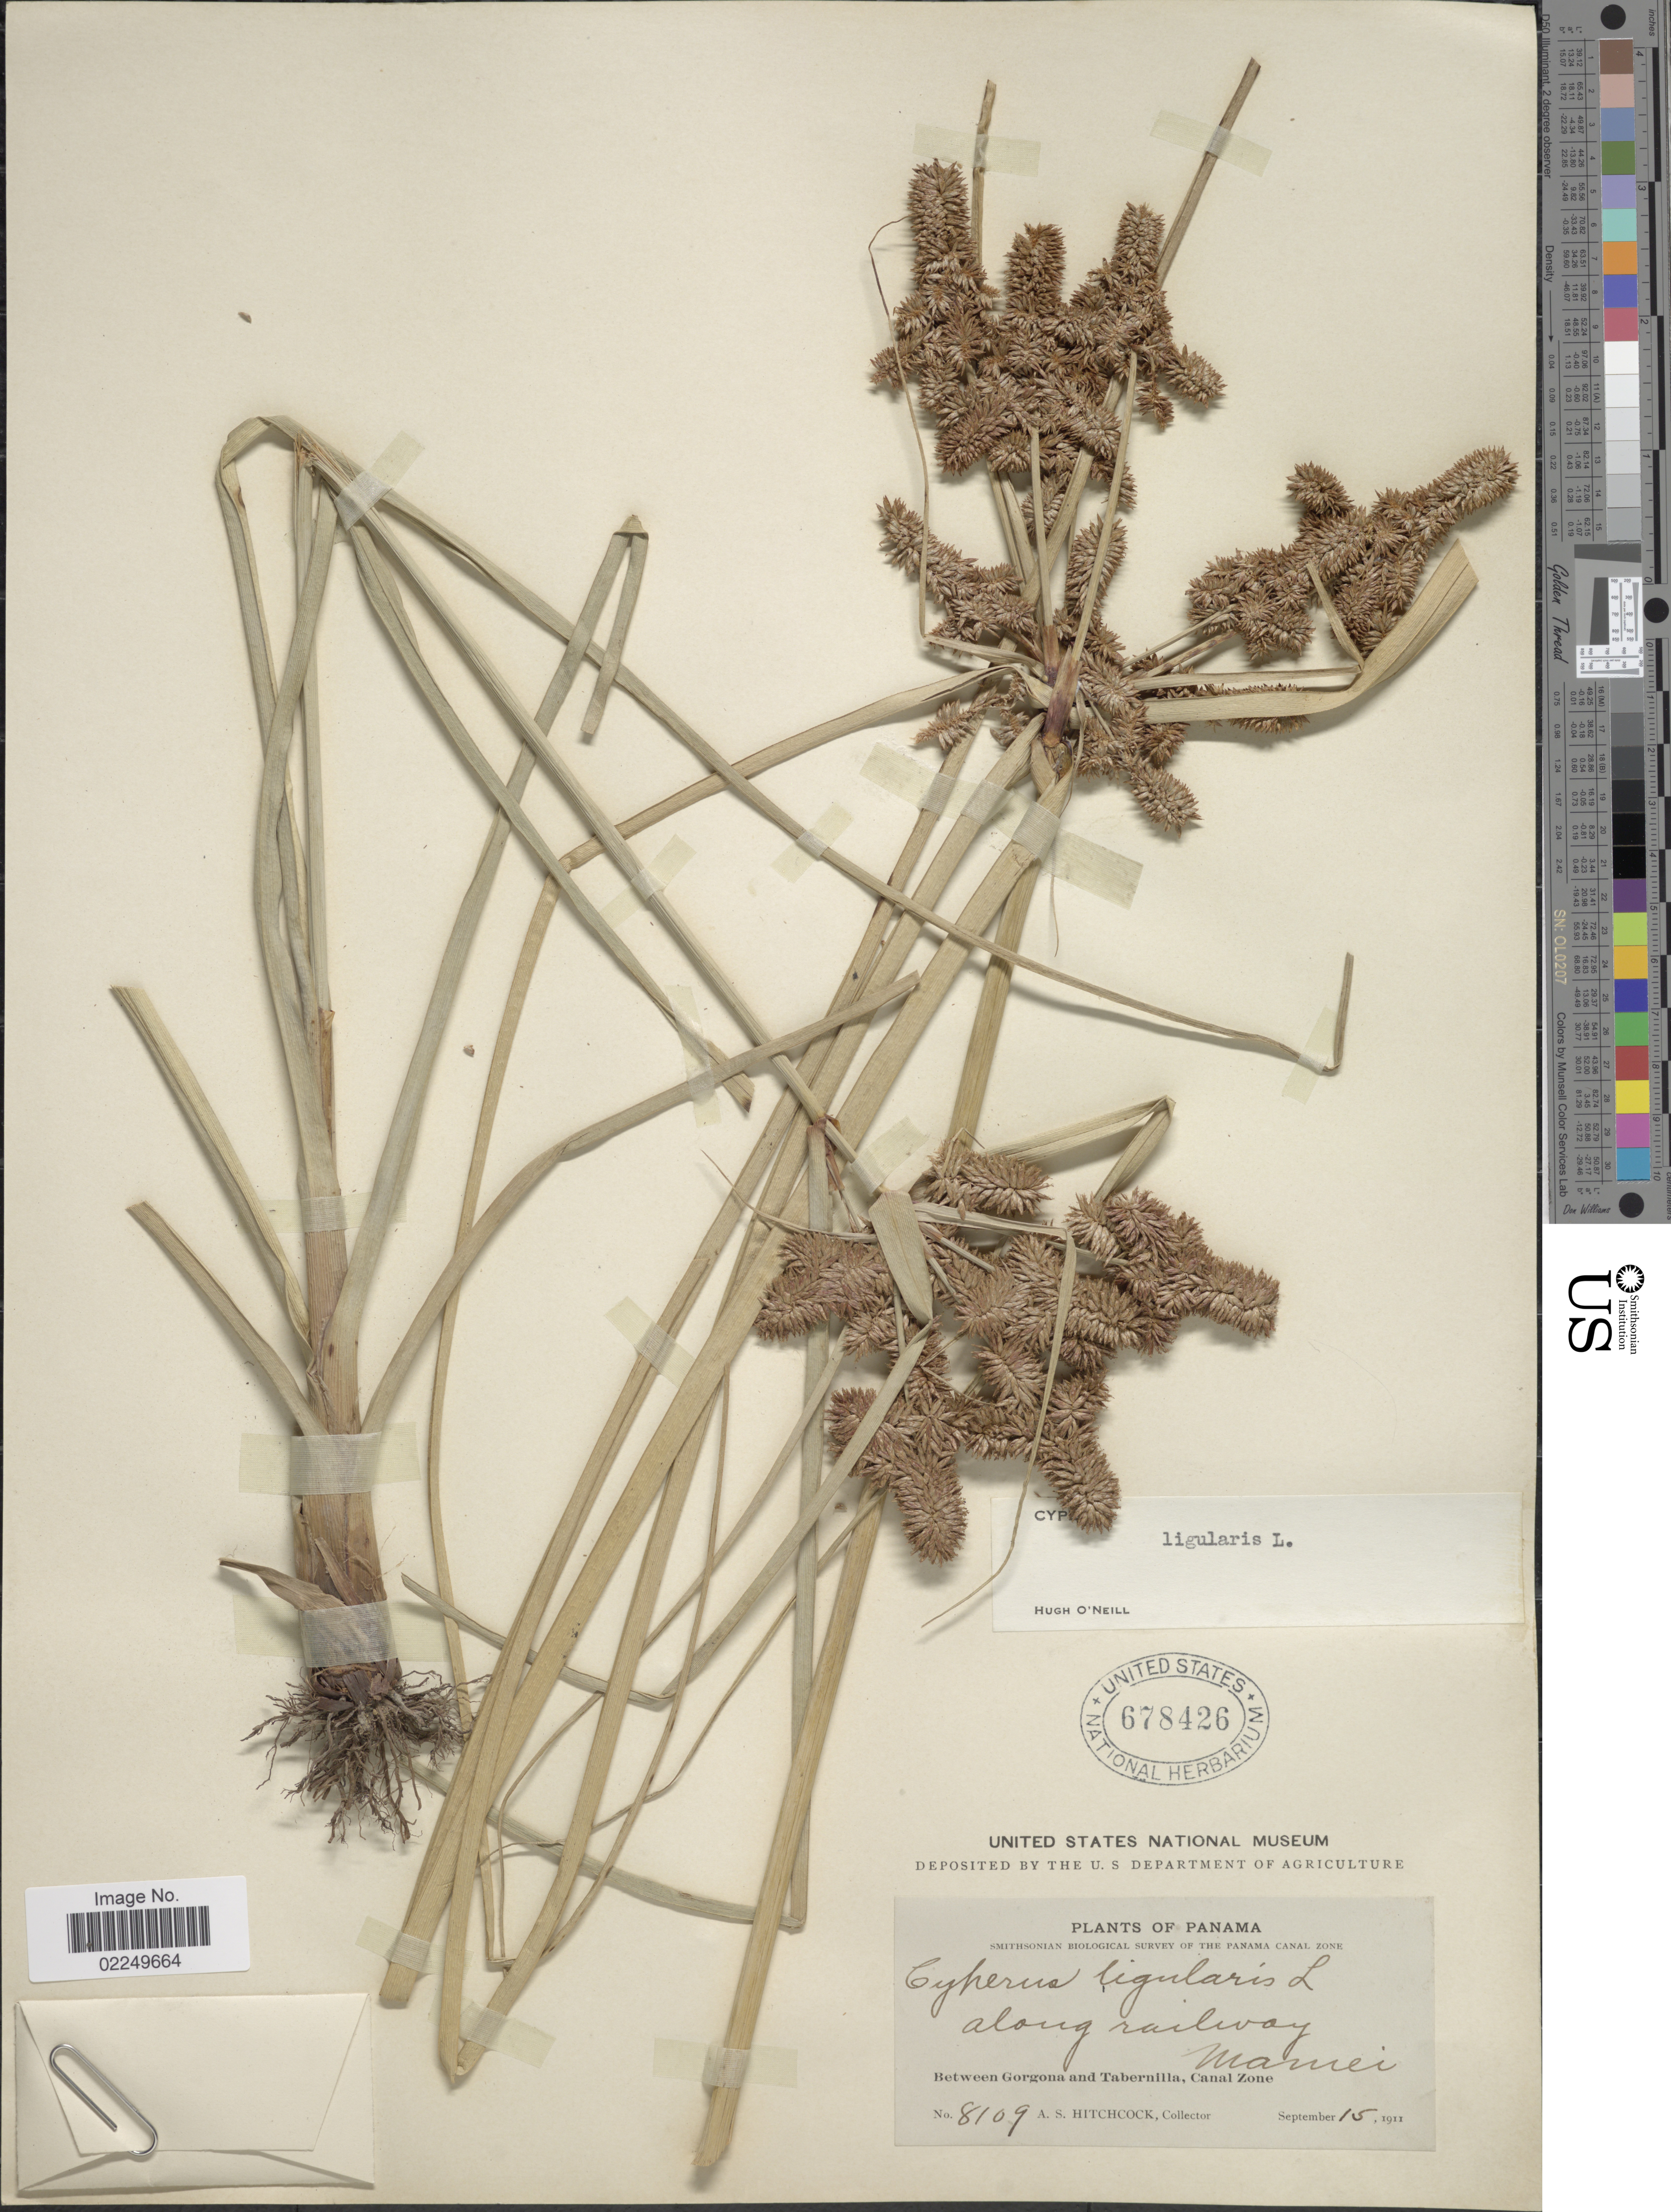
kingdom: Plantae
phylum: Tracheophyta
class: Liliopsida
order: Poales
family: Cyperaceae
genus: Cyperus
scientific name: Cyperus ligularis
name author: L.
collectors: A. S. Hitchcock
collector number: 8109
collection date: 1911-09-15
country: Panama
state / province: Colón / Panamá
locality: Along railway Mamei, Between Gorgona and Tabernilla, Canal Zone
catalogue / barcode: US 678426